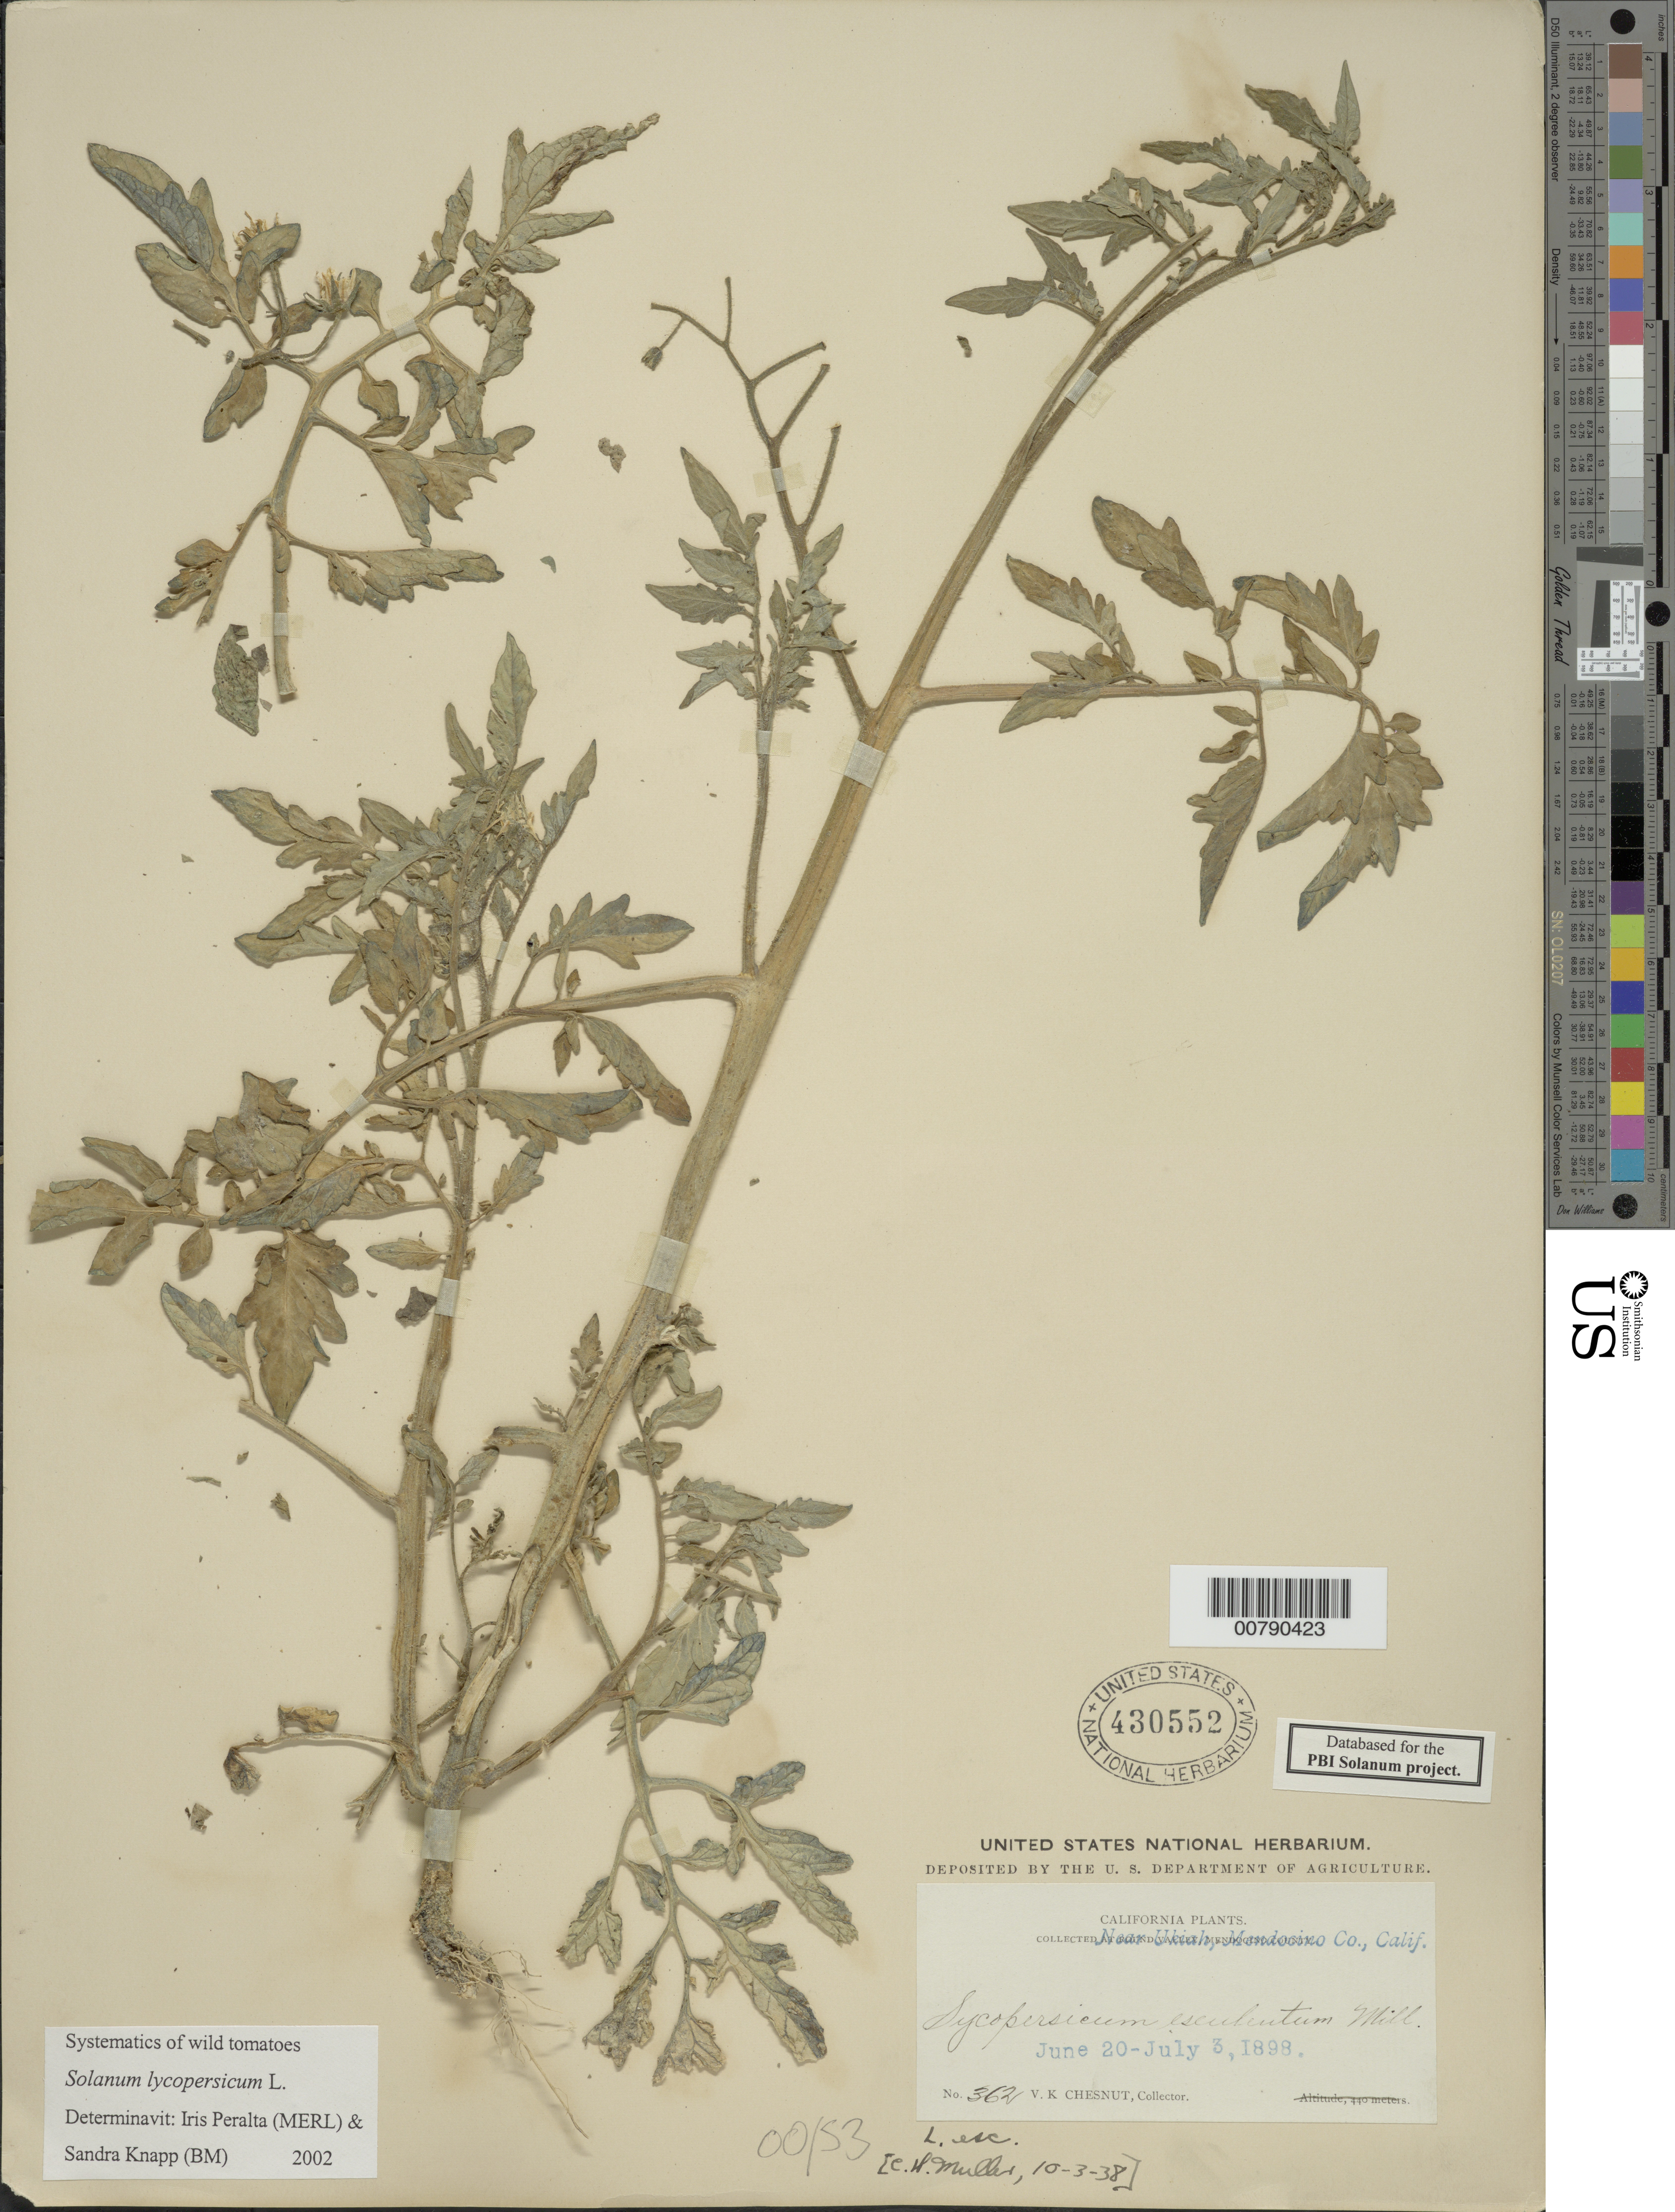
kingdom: Plantae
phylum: Tracheophyta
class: Magnoliopsida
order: Solanales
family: Solanaceae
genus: Solanum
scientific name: Solanum lycopersicum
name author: L.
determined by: Peralta, Iris E.; Knapp, S. D.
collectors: V. K. Chesnut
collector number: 362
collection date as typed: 20 Jun 1898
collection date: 1898-06-20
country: United States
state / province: California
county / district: Mendocino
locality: Near Ukiah, Mendocino Co., Cailf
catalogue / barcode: US 430552